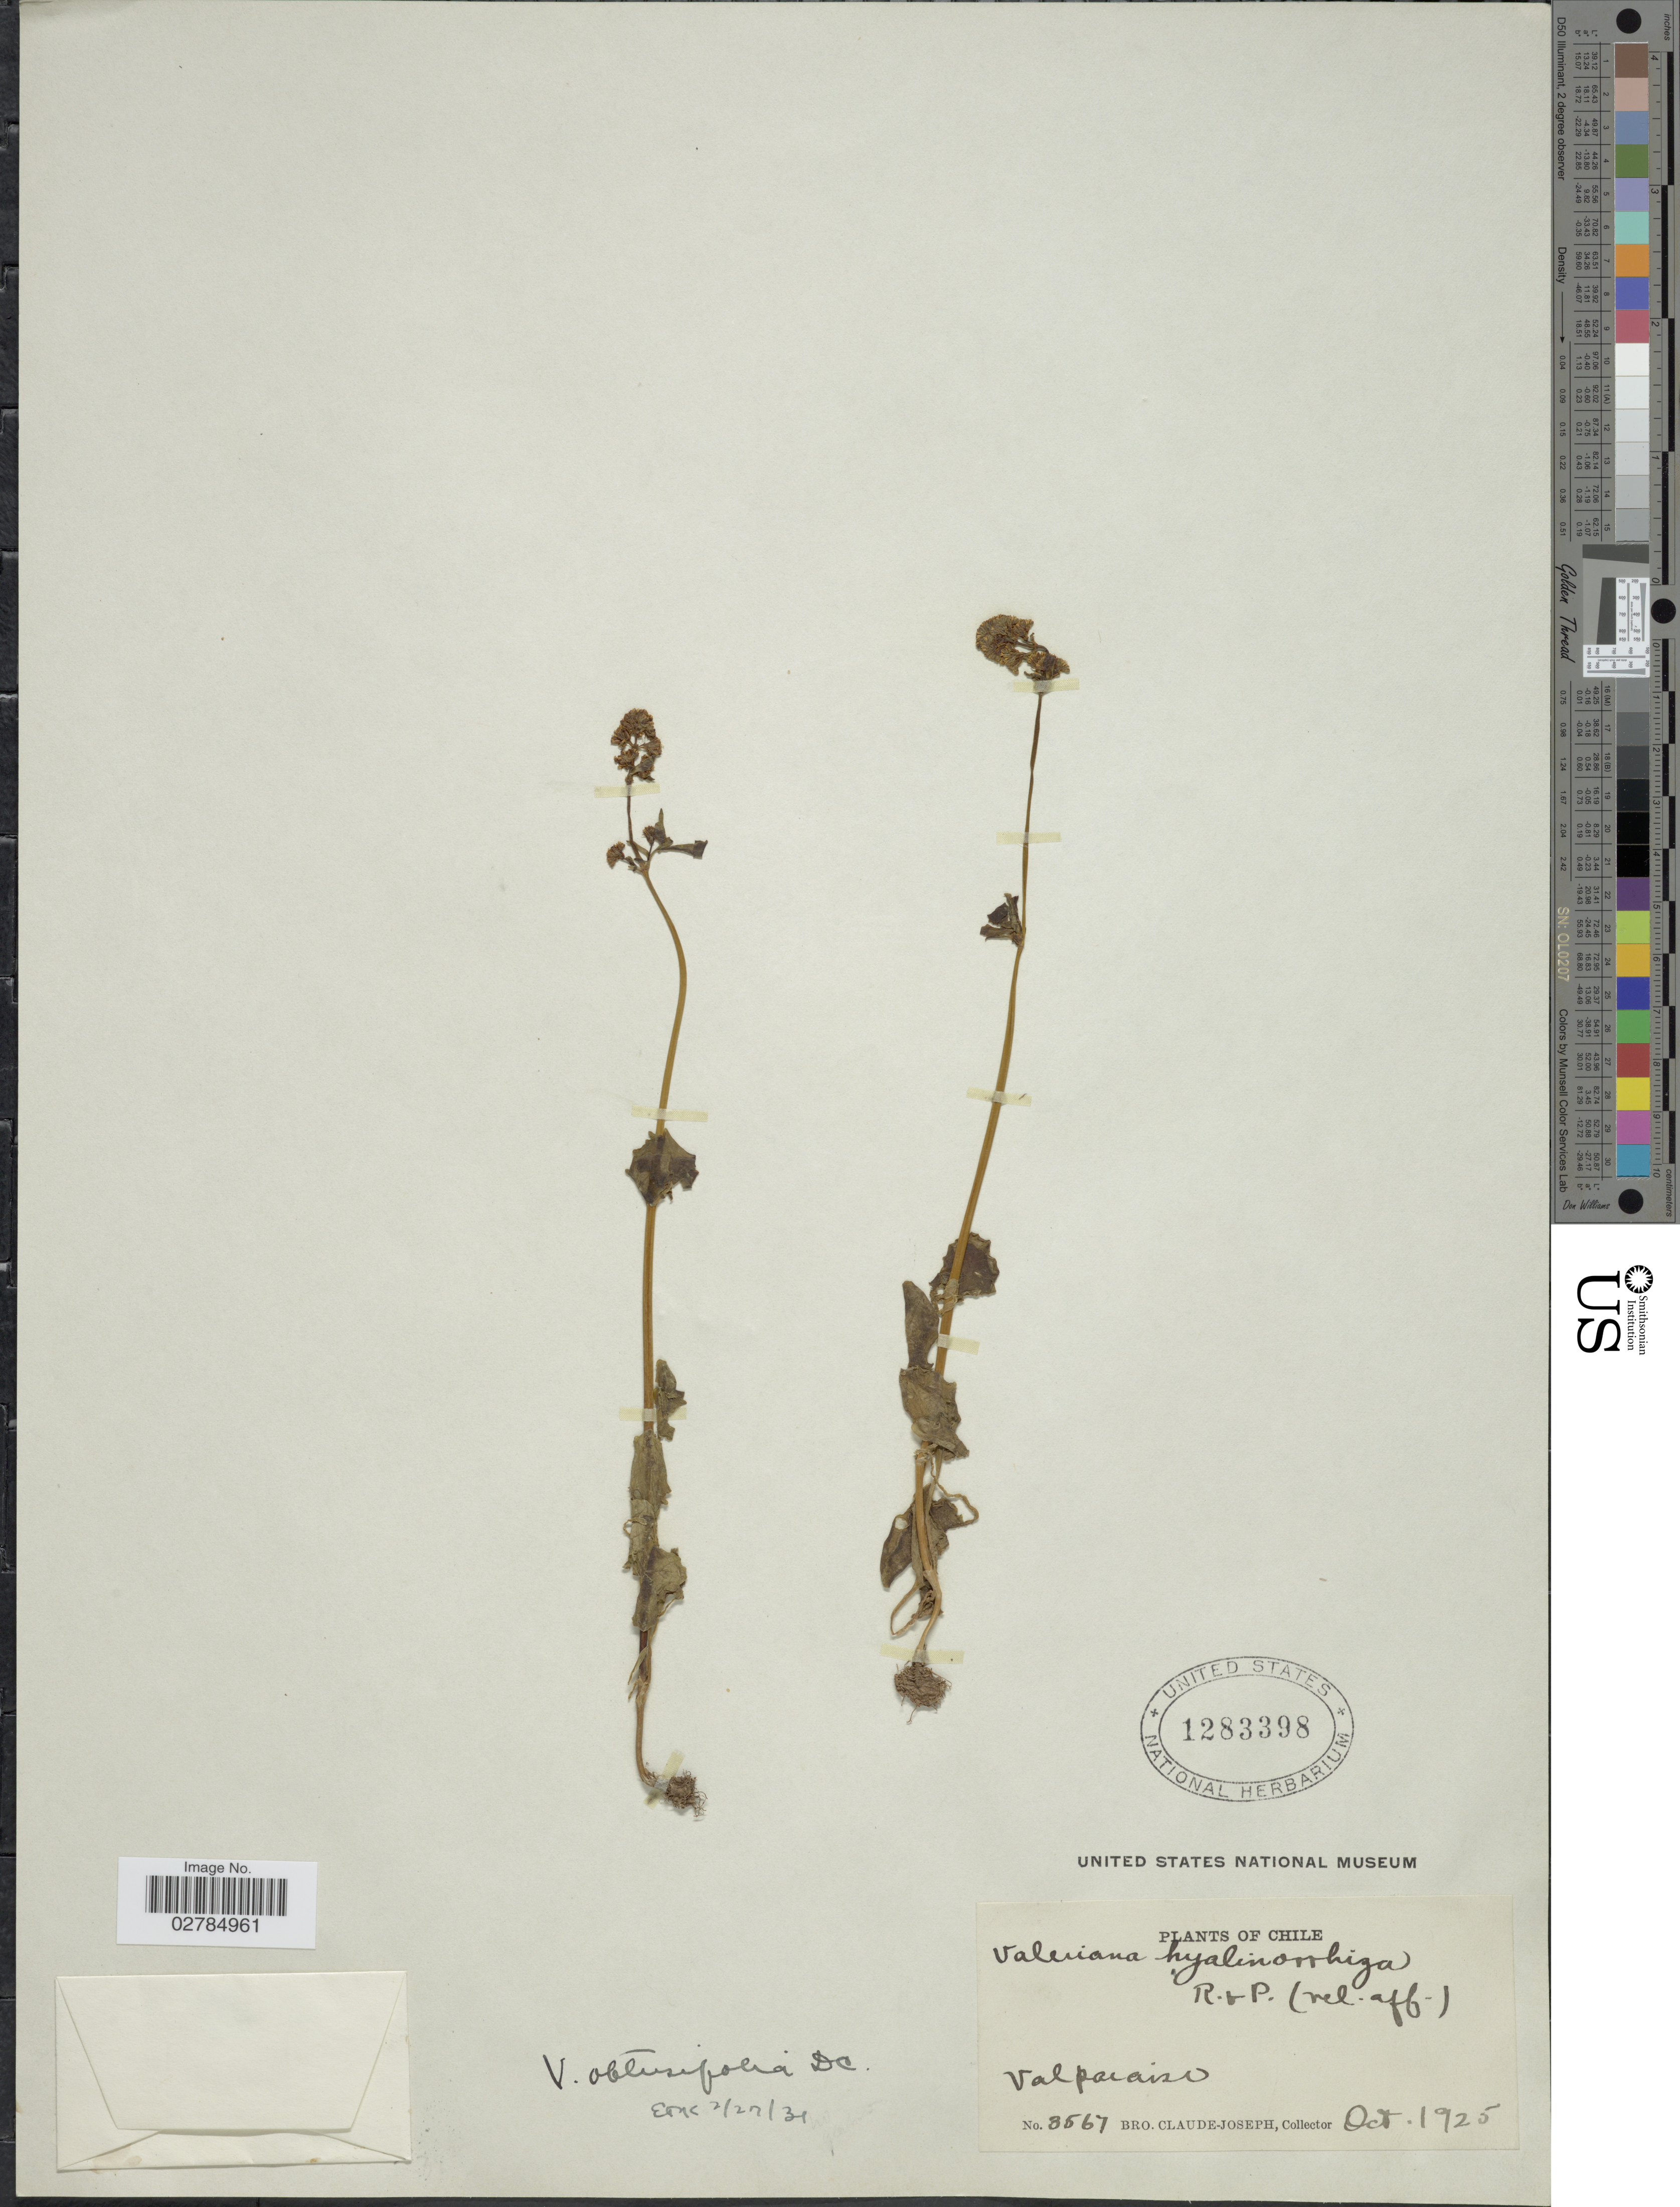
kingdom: Plantae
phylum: Tracheophyta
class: Magnoliopsida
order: Dipsacales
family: Caprifoliaceae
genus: Valeriana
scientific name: Valeriana obtusifolia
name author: DC.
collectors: Bro. Claude-Joseph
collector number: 3567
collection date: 1925-10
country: Chile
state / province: Valparaíso (V)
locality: Valparaiso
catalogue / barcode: US 1283398